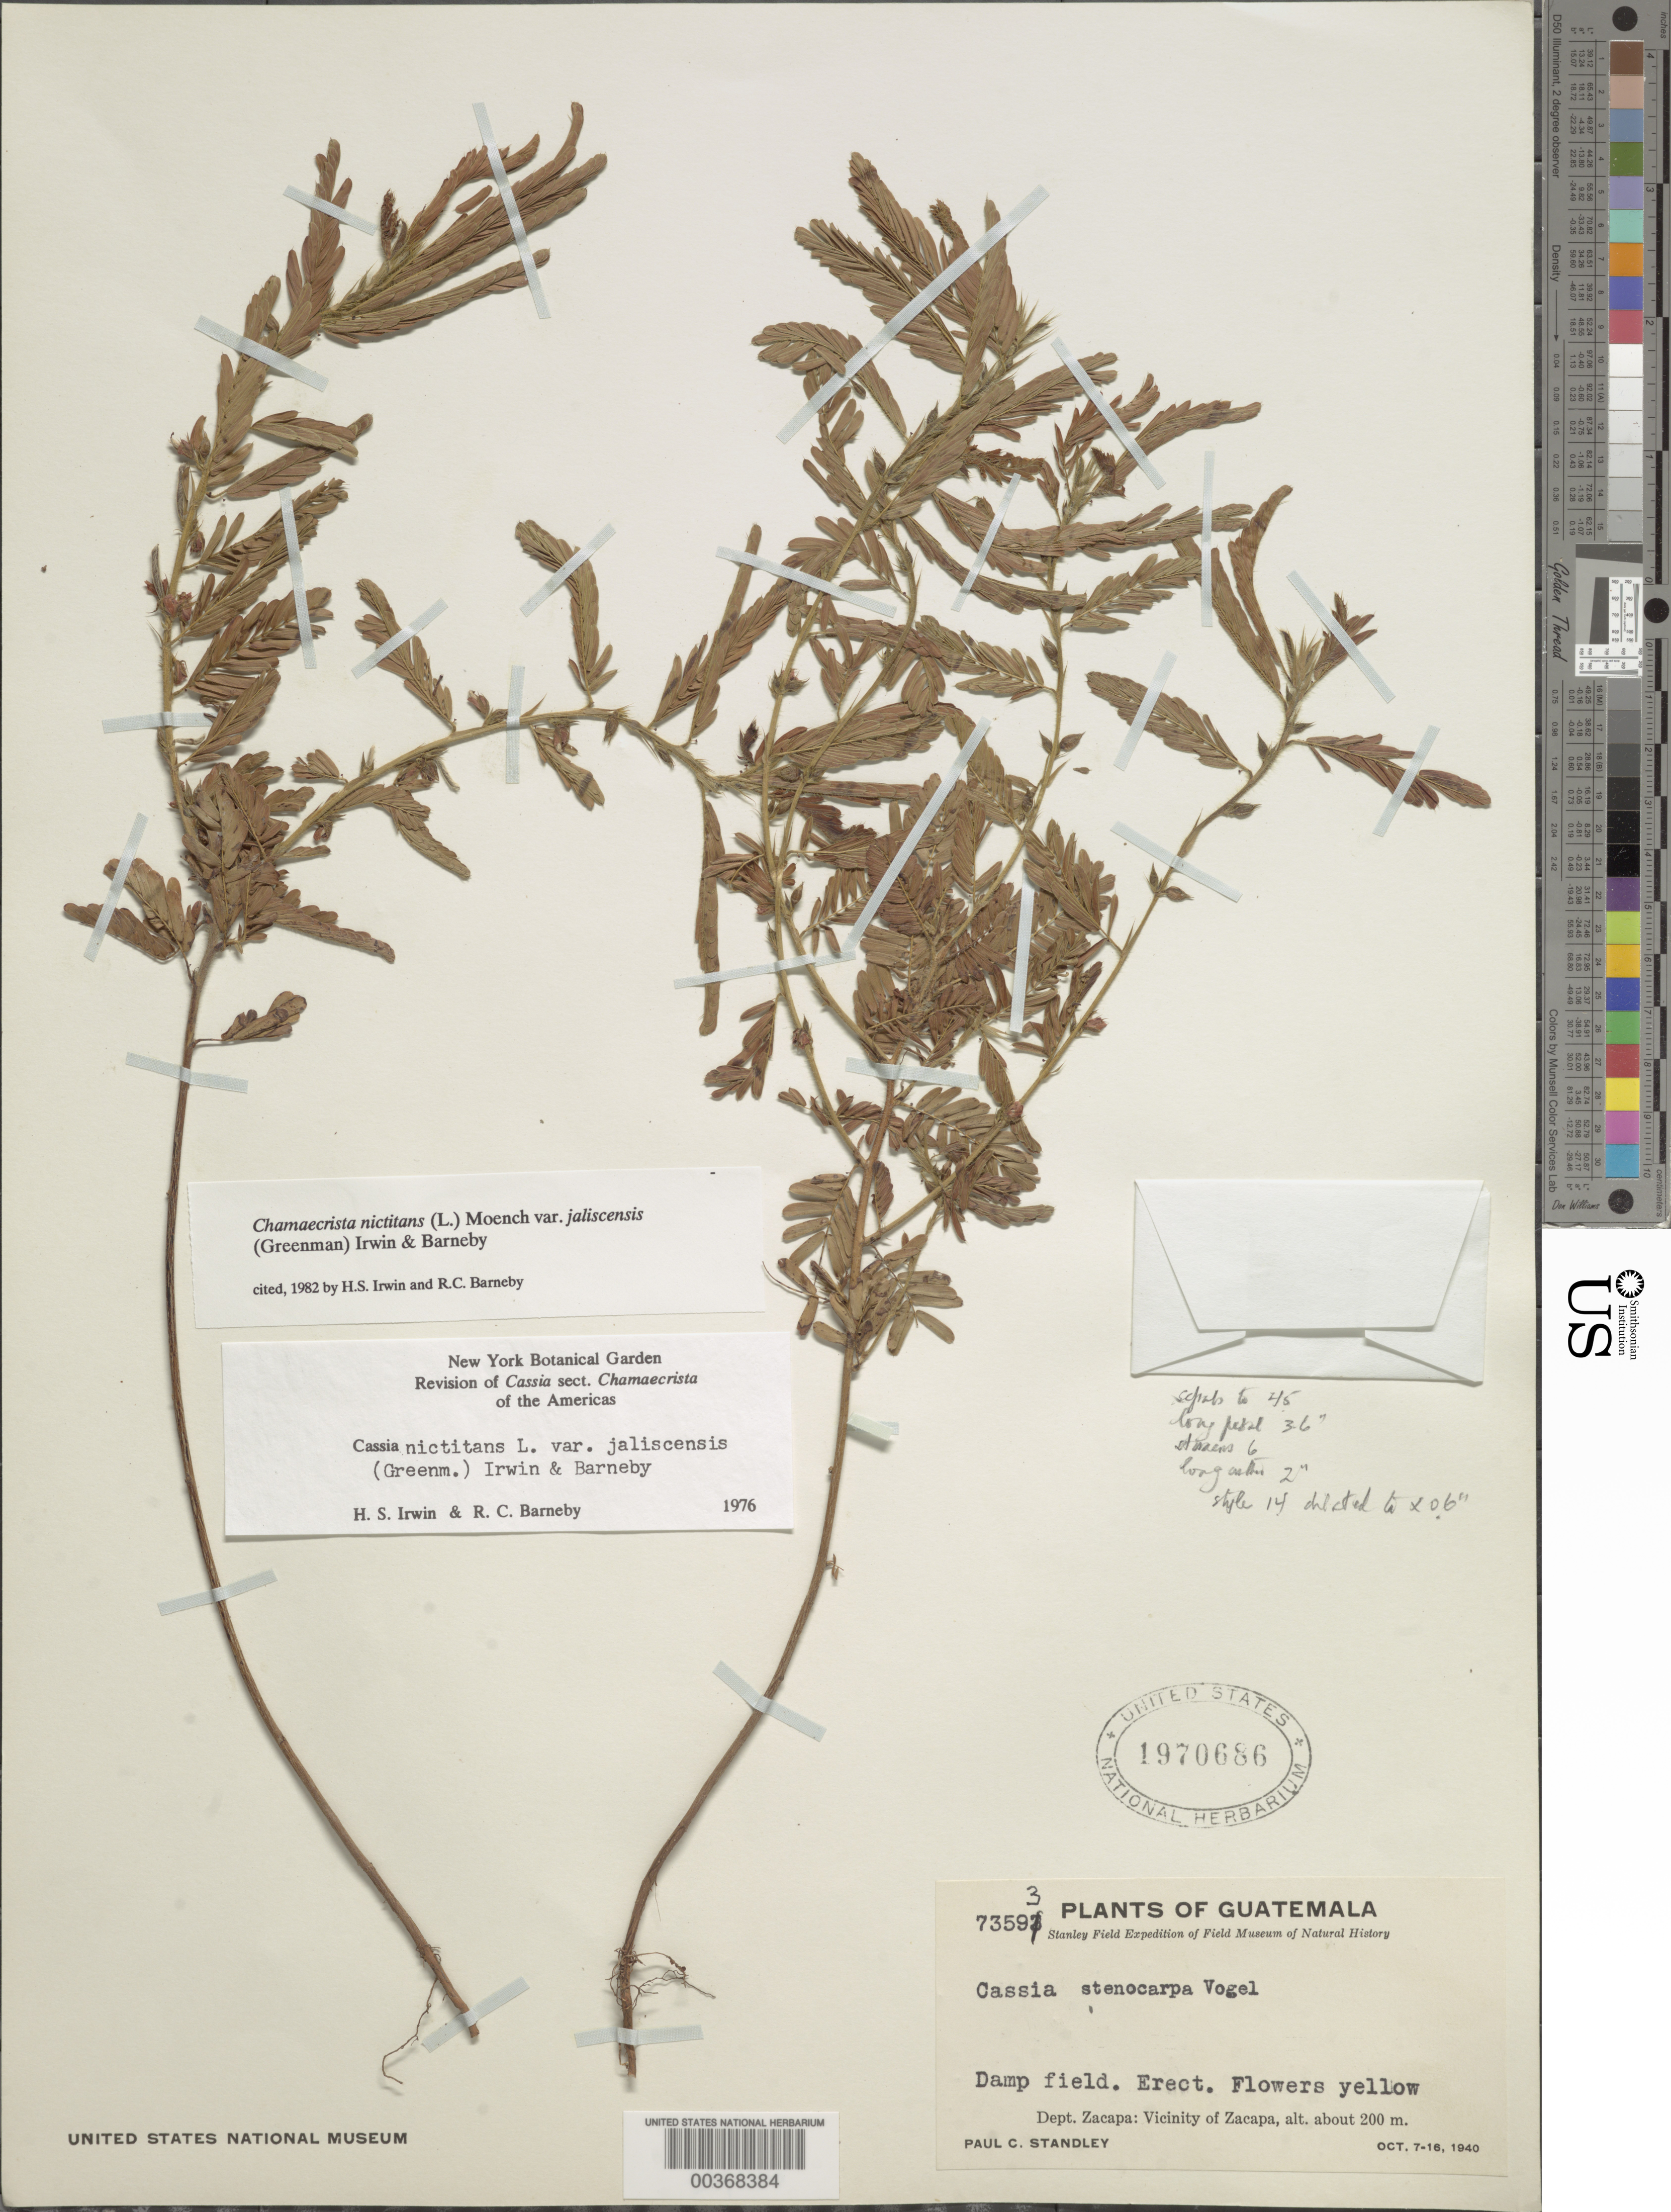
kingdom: Plantae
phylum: Tracheophyta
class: Magnoliopsida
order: Fabales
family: Fabaceae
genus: Chamaecrista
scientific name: Chamaecrista nictitans var. jaliscensis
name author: (Greenm.) H.S. Irwin & Barneby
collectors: P. C. Standley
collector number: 73593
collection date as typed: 07 Oct 1940 to 16 Oct 1940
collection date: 1940-10-07/1940-10-16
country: Guatemala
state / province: Zacapa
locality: Zacapa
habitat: Damp field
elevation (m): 200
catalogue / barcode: US 1970686